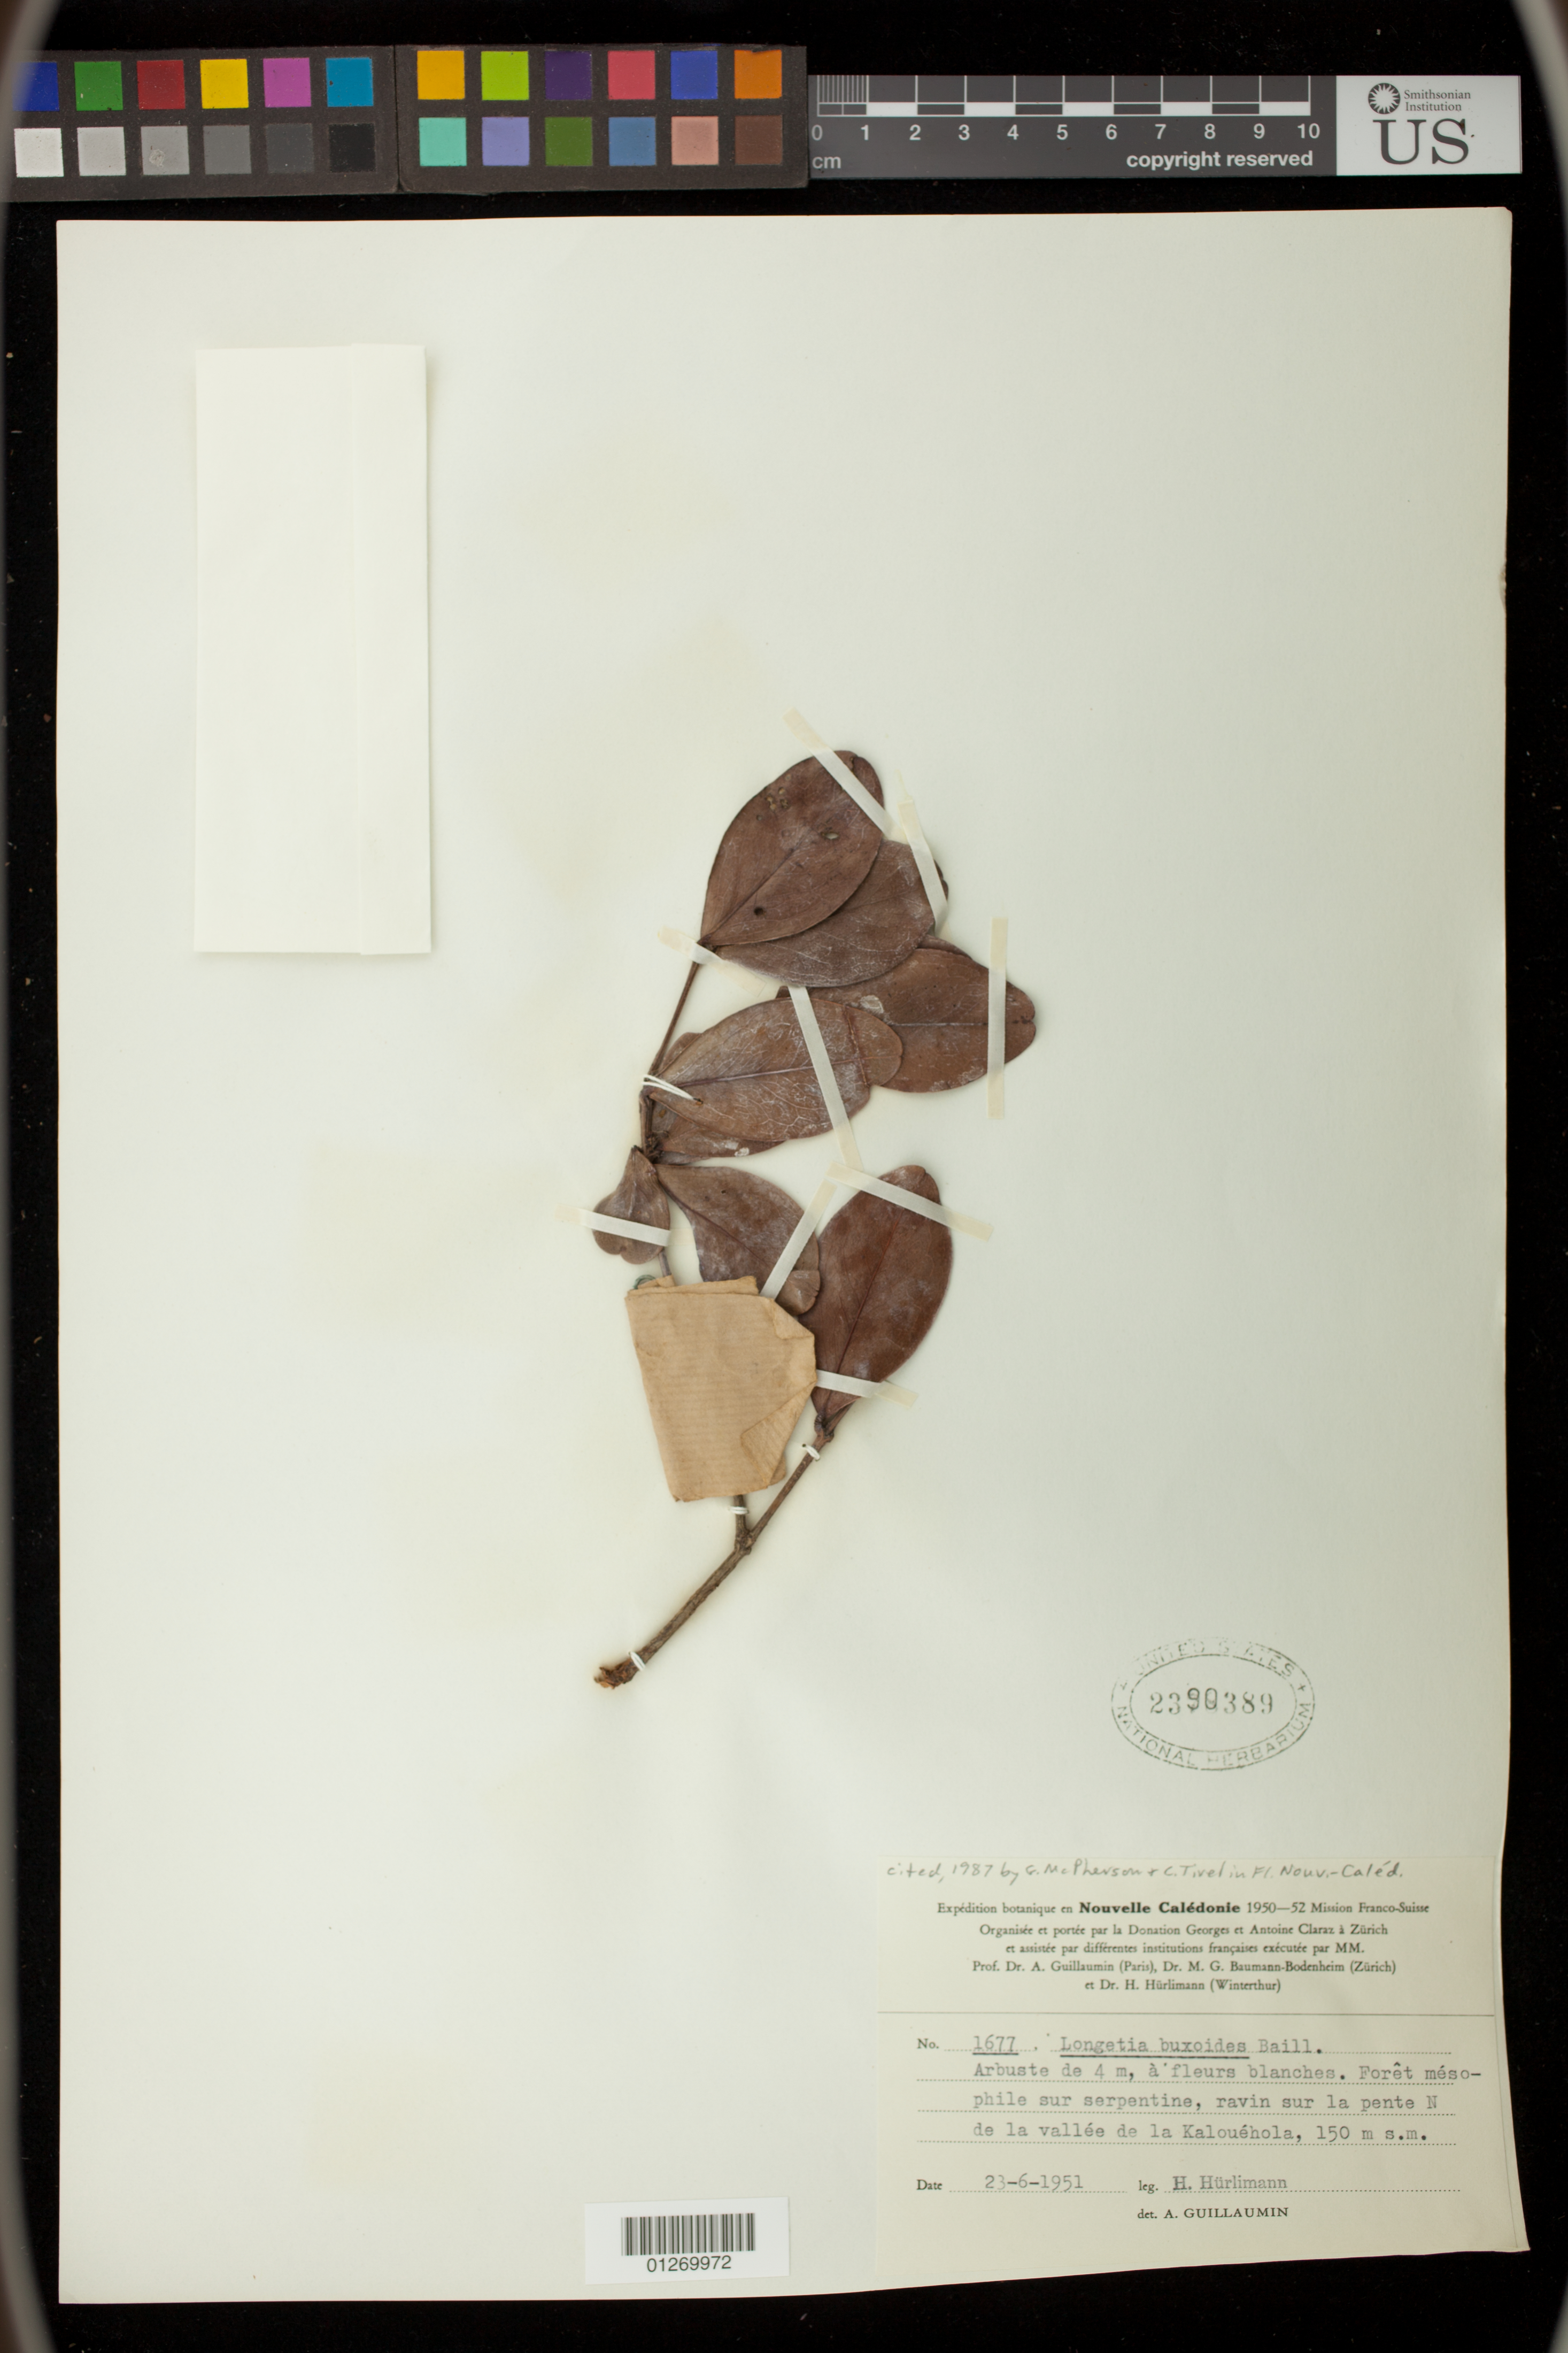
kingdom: Plantae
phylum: Tracheophyta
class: Magnoliopsida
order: Malpighiales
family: Picrodendraceae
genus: Longetia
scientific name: Longetia buxoides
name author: Baill.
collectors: A. Guillaumin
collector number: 1677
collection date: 1951-06-23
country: New Caledonia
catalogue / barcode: US 2390389